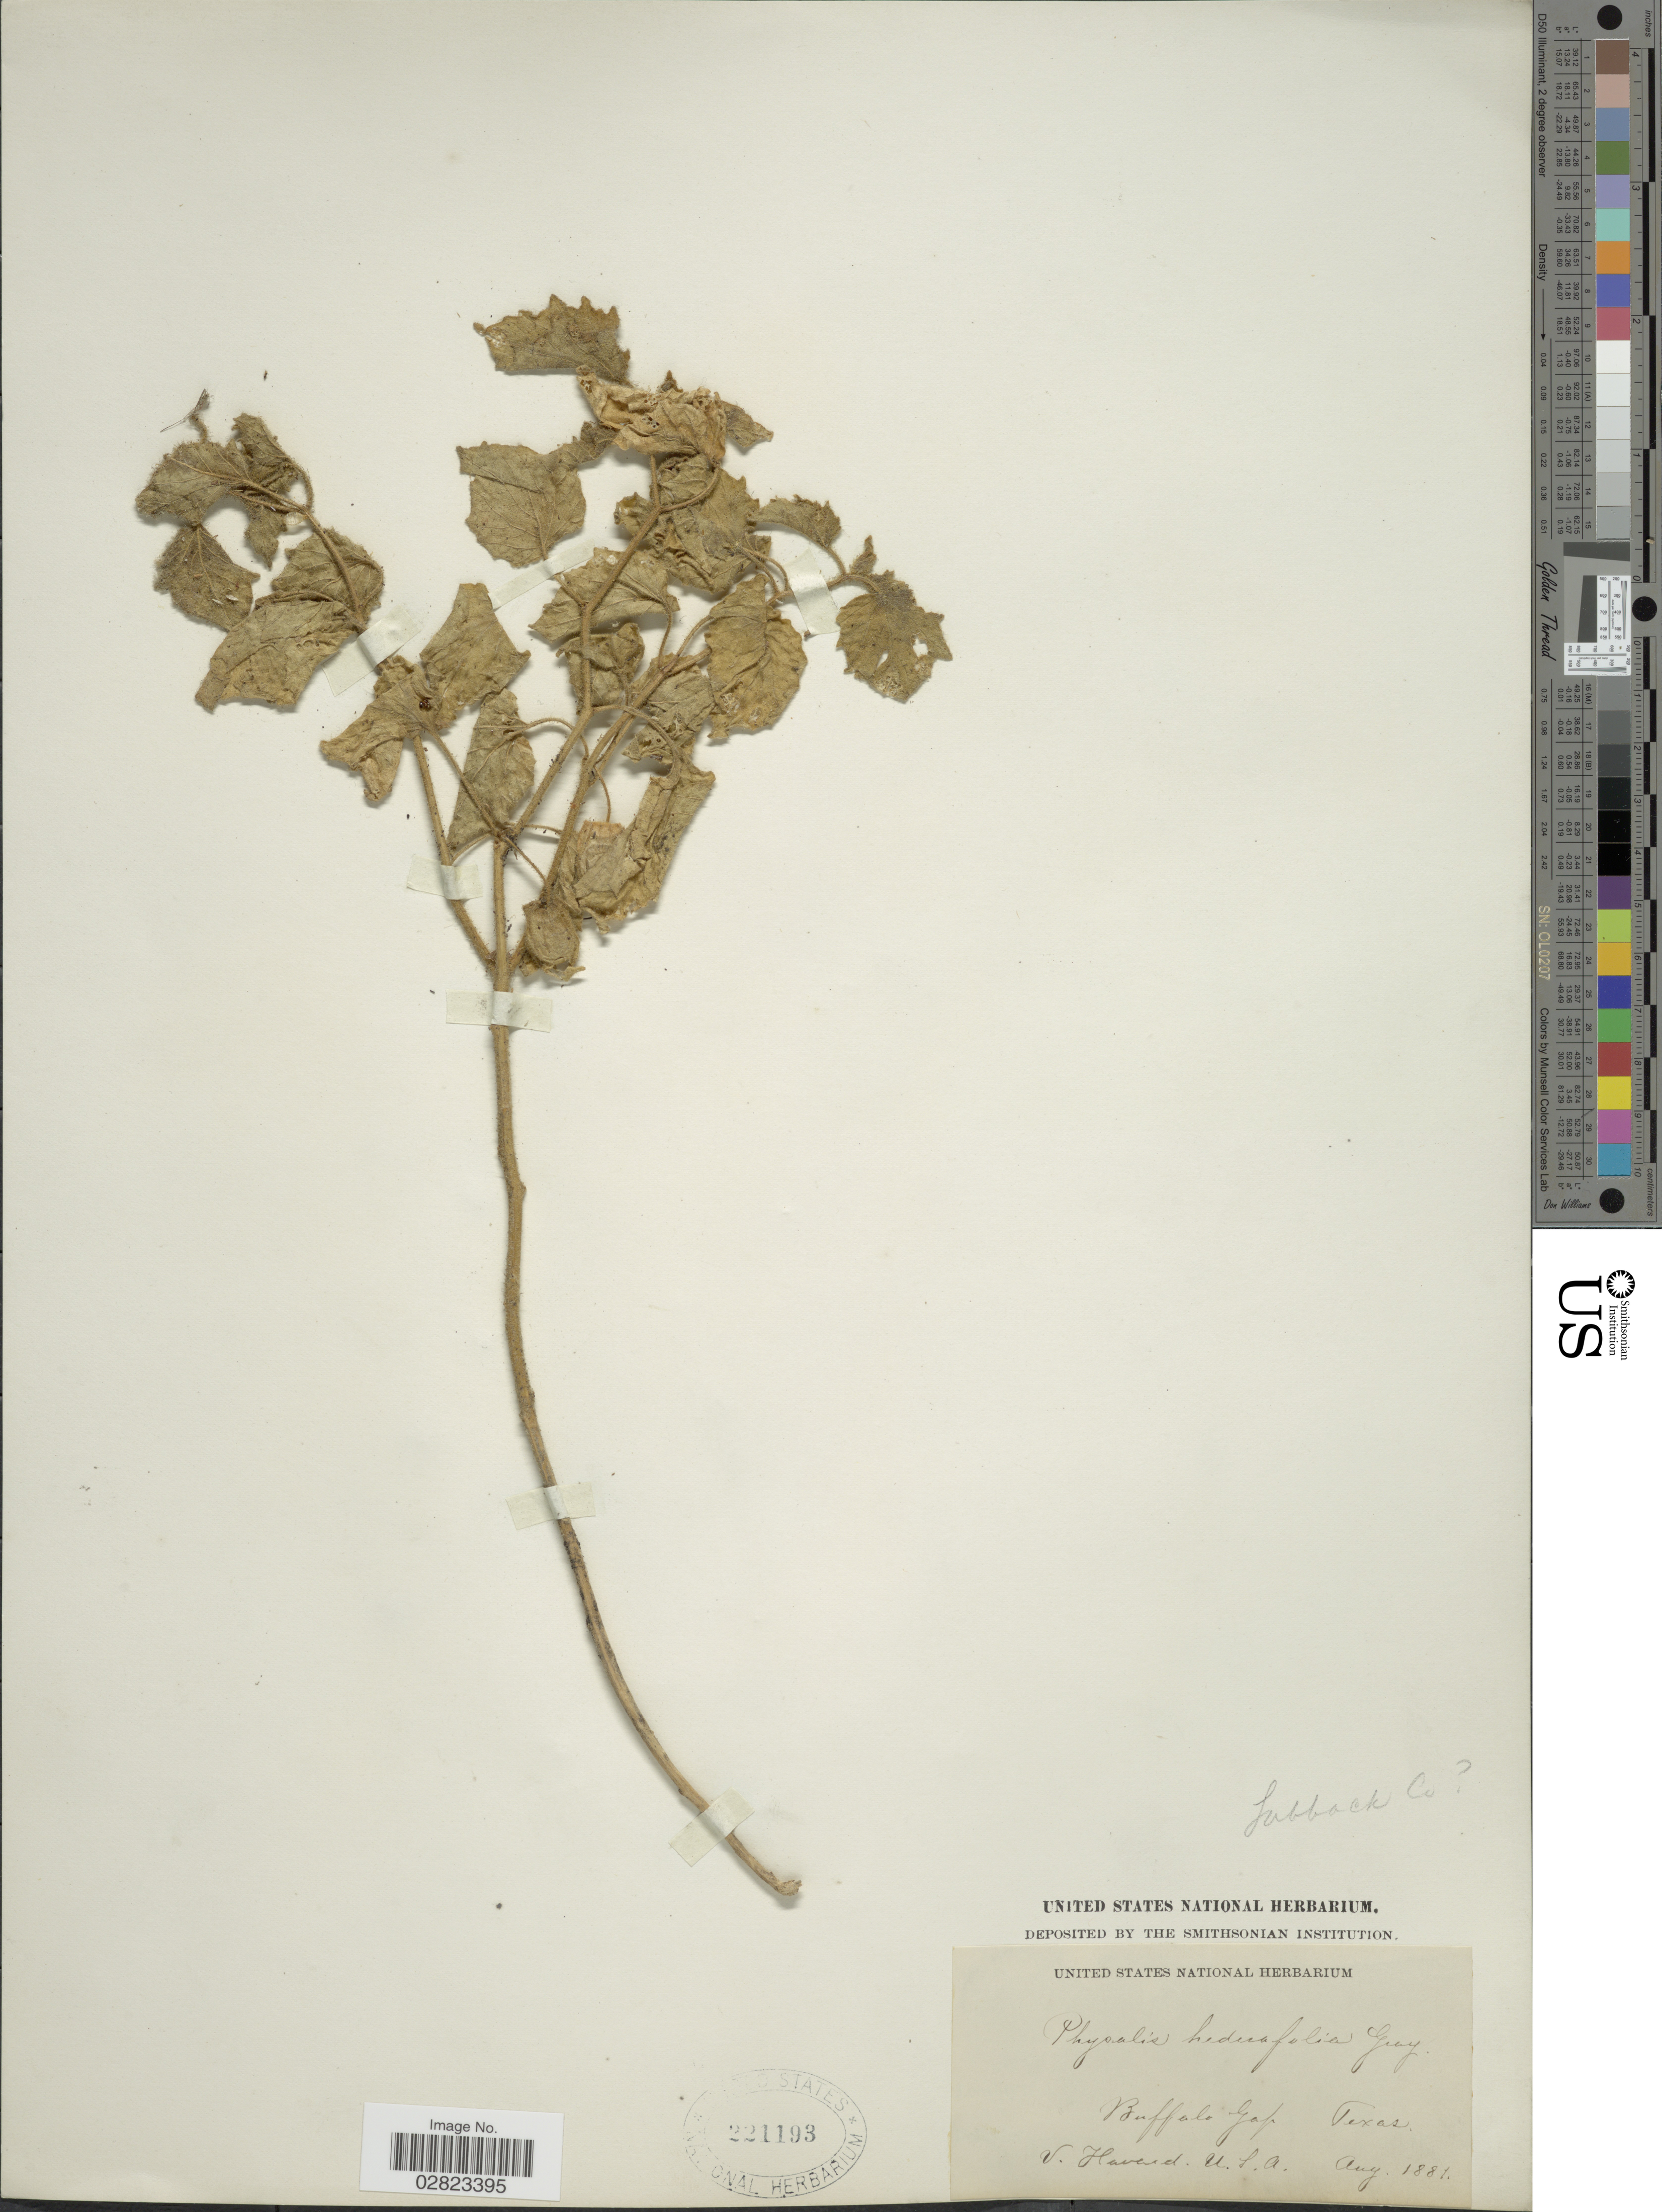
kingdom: Plantae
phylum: Tracheophyta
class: Magnoliopsida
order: Solanales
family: Solanaceae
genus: Physalis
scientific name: Physalis hederifolia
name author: A. Gray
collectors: V. Havard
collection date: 1881-08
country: United States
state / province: Texas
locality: Buffalo Gap. Lubback Co. [unsure placement]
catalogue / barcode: US 221193